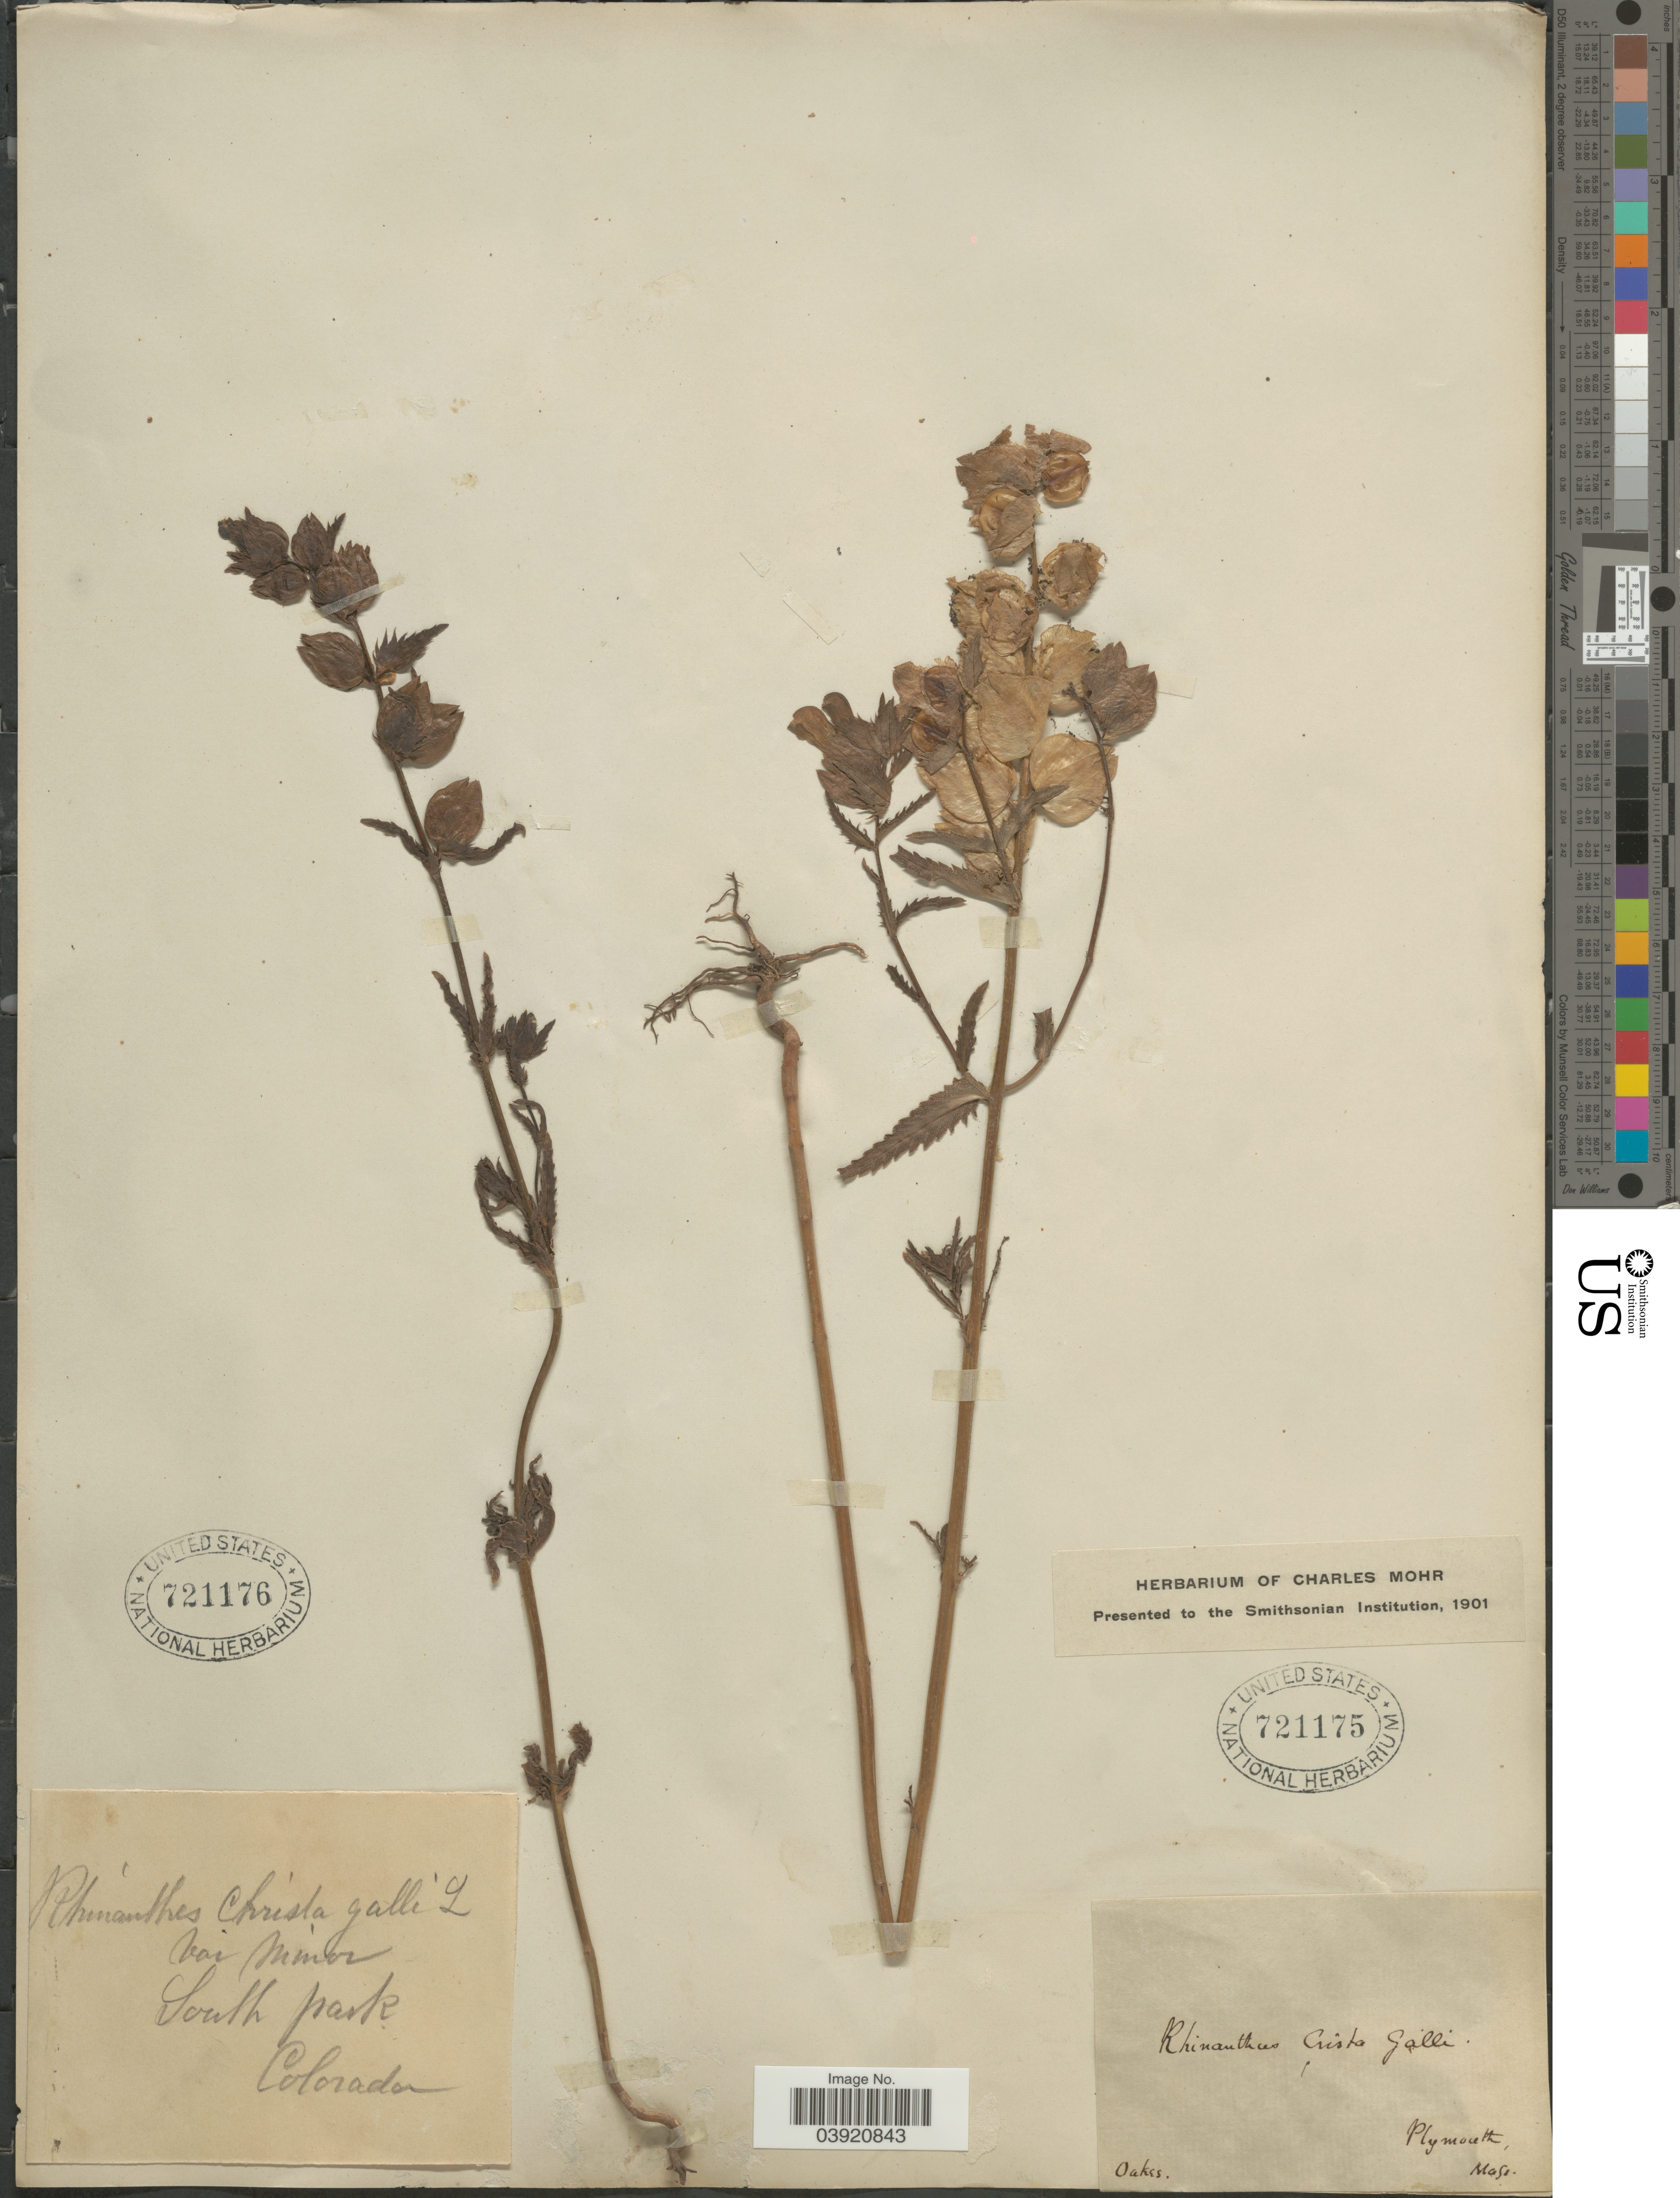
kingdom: Plantae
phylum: Tracheophyta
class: Magnoliopsida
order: Lamiales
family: Orobanchaceae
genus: Rhinanthus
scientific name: Rhinanthus crista-galli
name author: L.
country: United States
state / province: Colorado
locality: South Park.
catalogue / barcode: US 721176